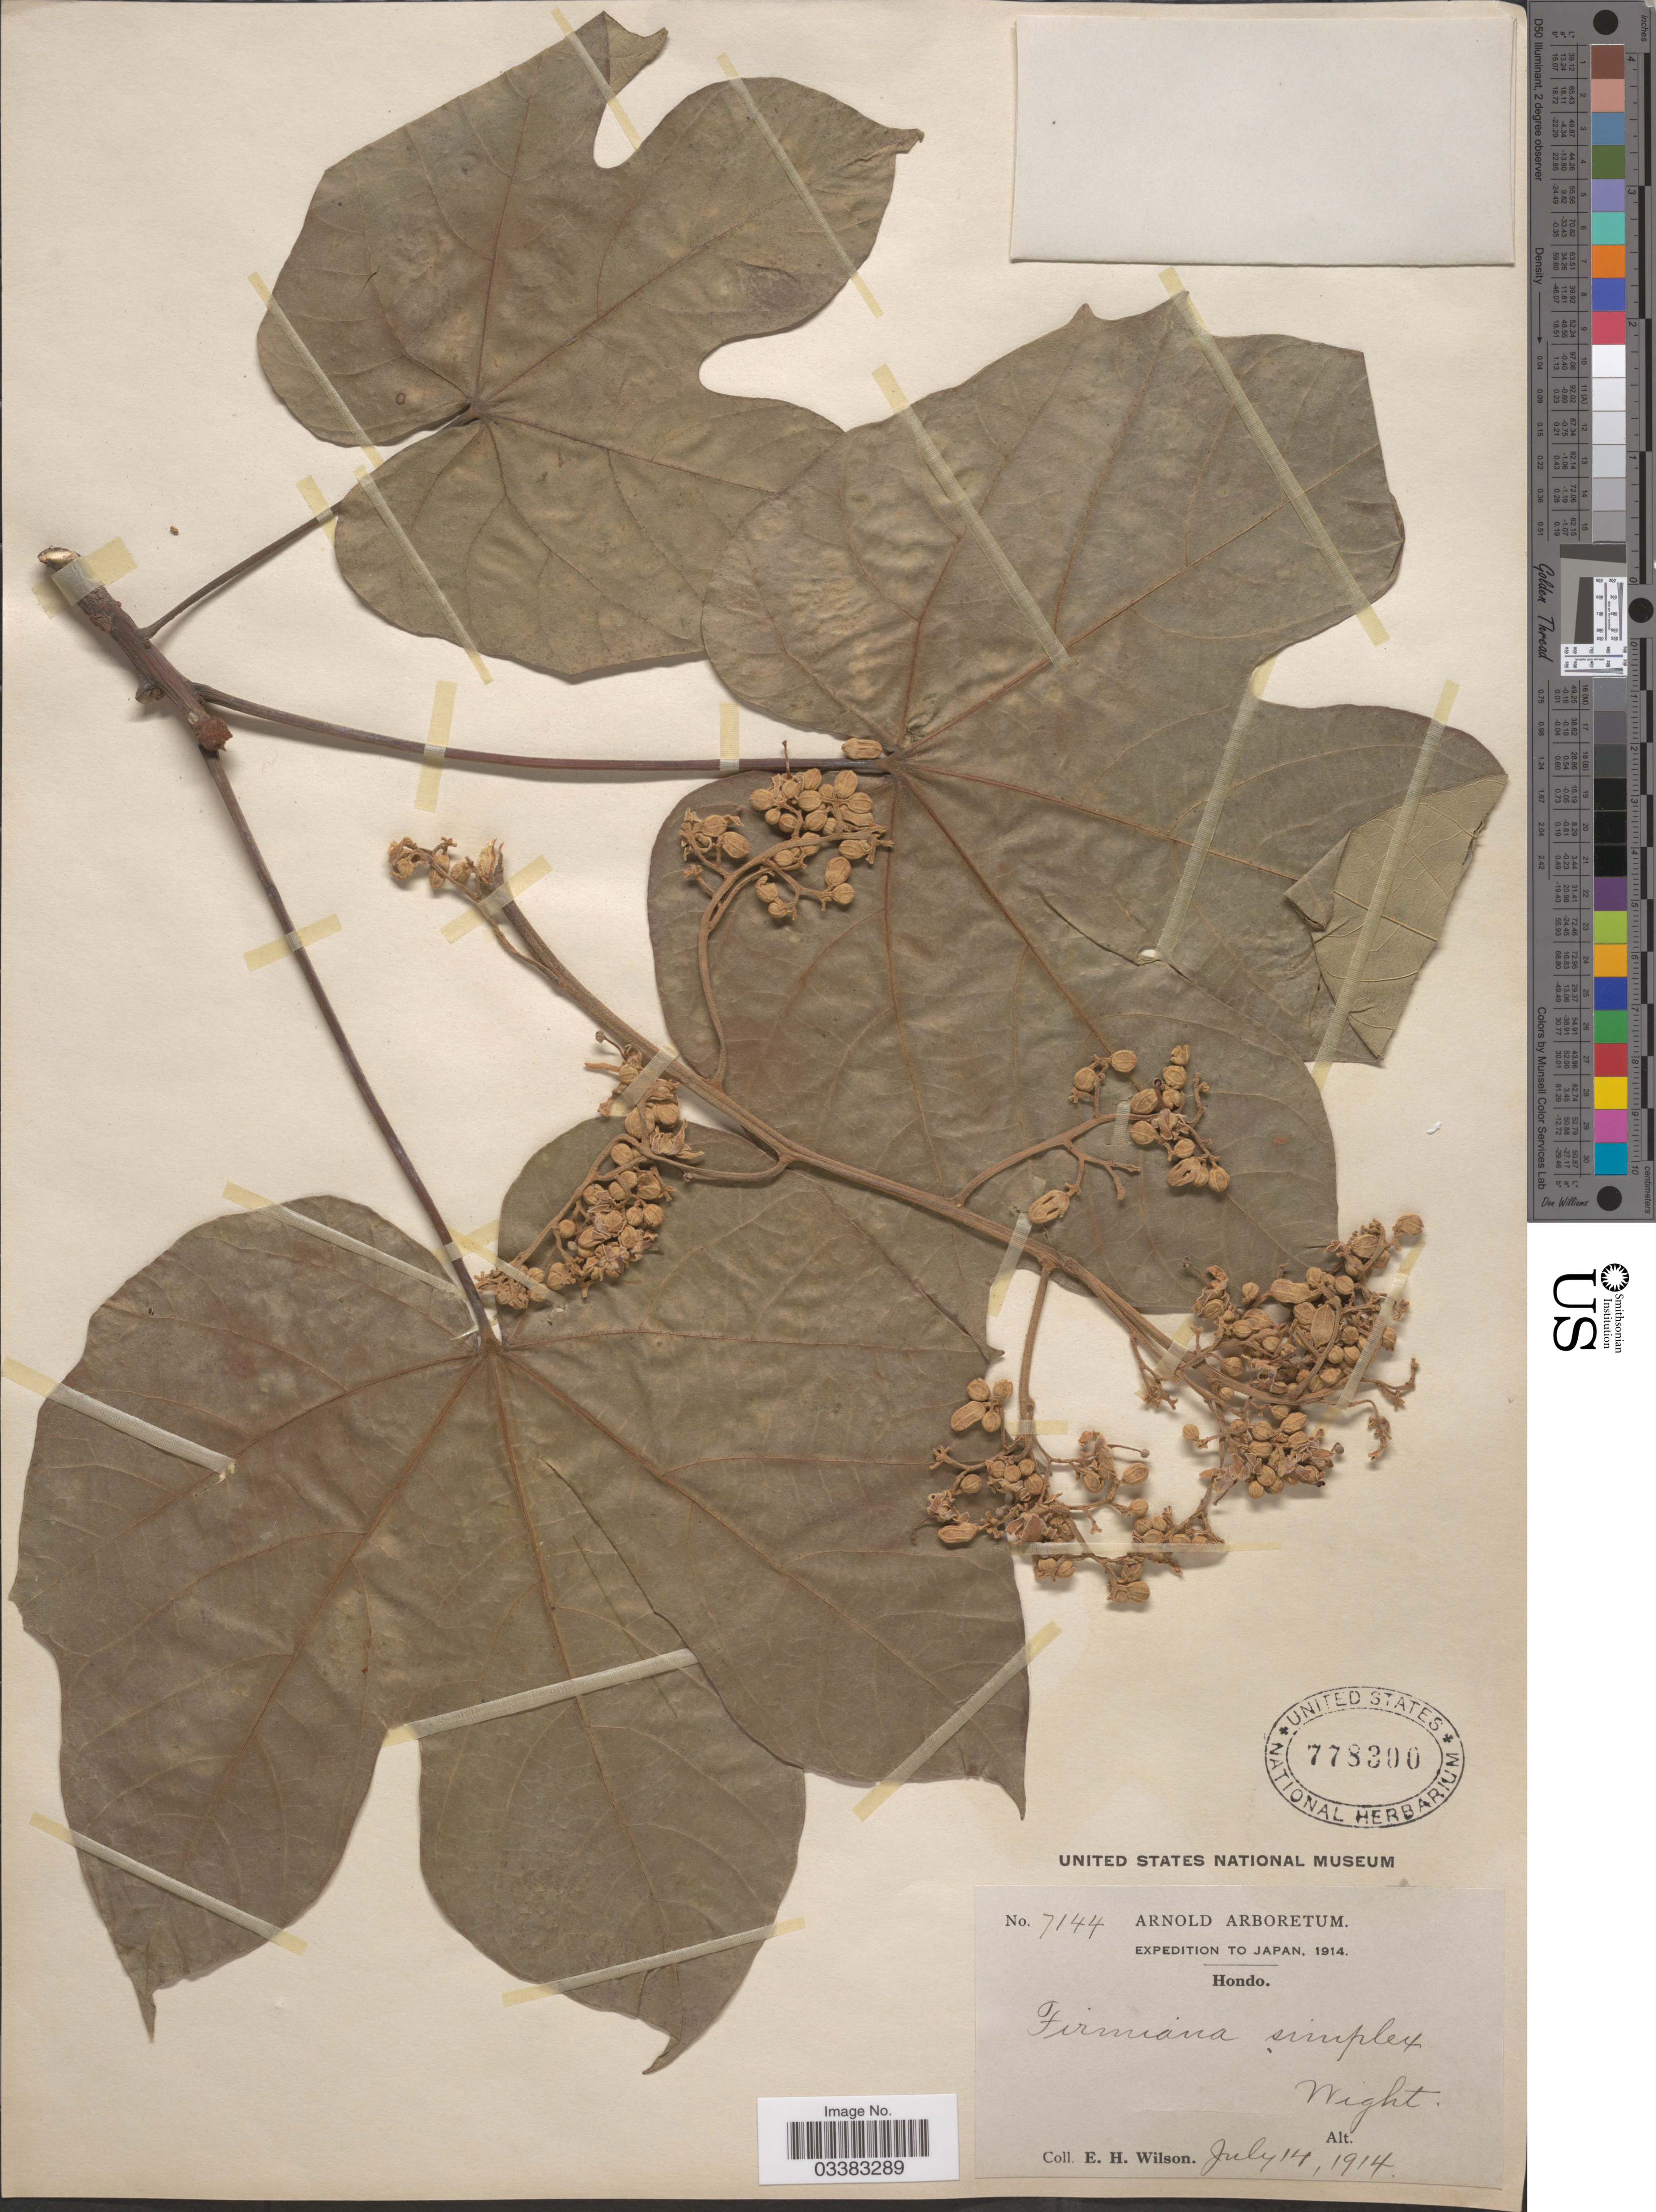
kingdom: Plantae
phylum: Tracheophyta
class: Magnoliopsida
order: Malvales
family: Malvaceae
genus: Firmiana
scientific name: Firmiana simplex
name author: (L.) W. Wight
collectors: E. Wilson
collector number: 7144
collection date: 1914-07-14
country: Japan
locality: Hondo.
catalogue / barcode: US 778300